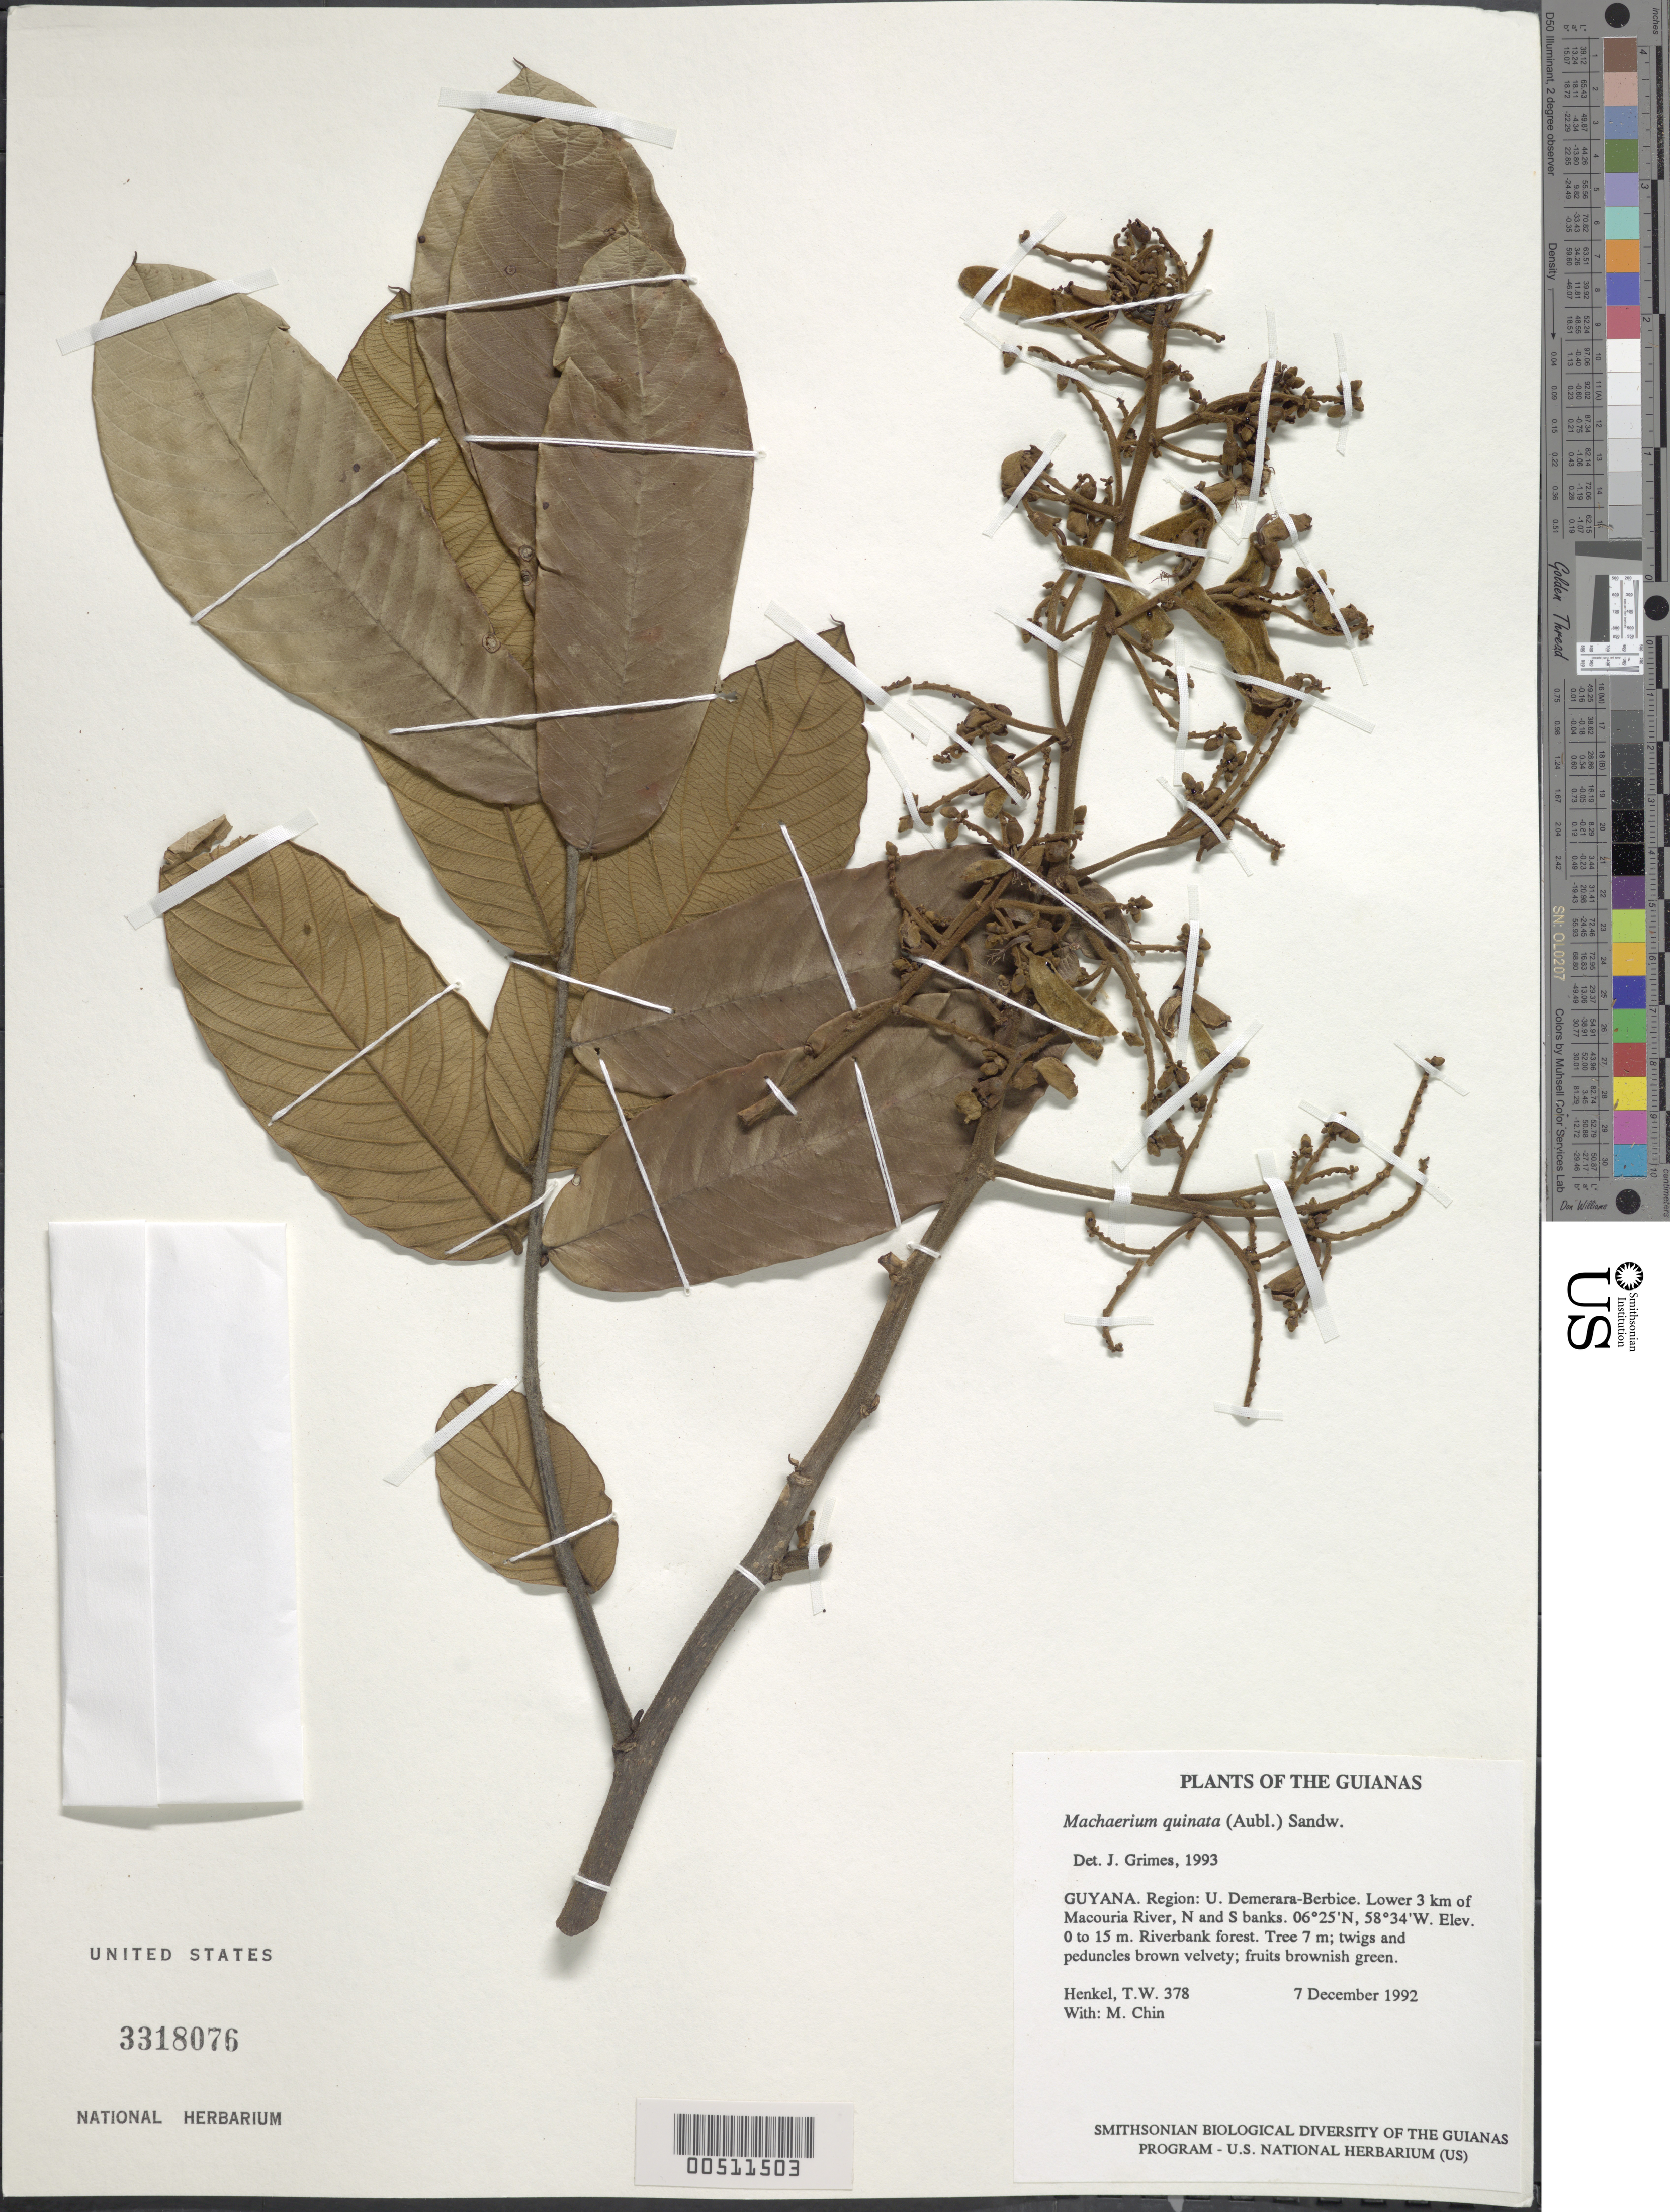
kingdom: Plantae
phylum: Tracheophyta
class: Magnoliopsida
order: Fabales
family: Fabaceae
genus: Machaerium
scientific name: Machaerium quinatum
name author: (Aubl.) Sandwith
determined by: Grimes, J.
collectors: T. Henkel & M. Chin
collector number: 378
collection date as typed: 7 December 1992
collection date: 1992-12-07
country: Guyana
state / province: U. Demerara-Berbice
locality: Lower 3 km of Macouria River, N and S banks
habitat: Riverbank forest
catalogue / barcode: US 3318076